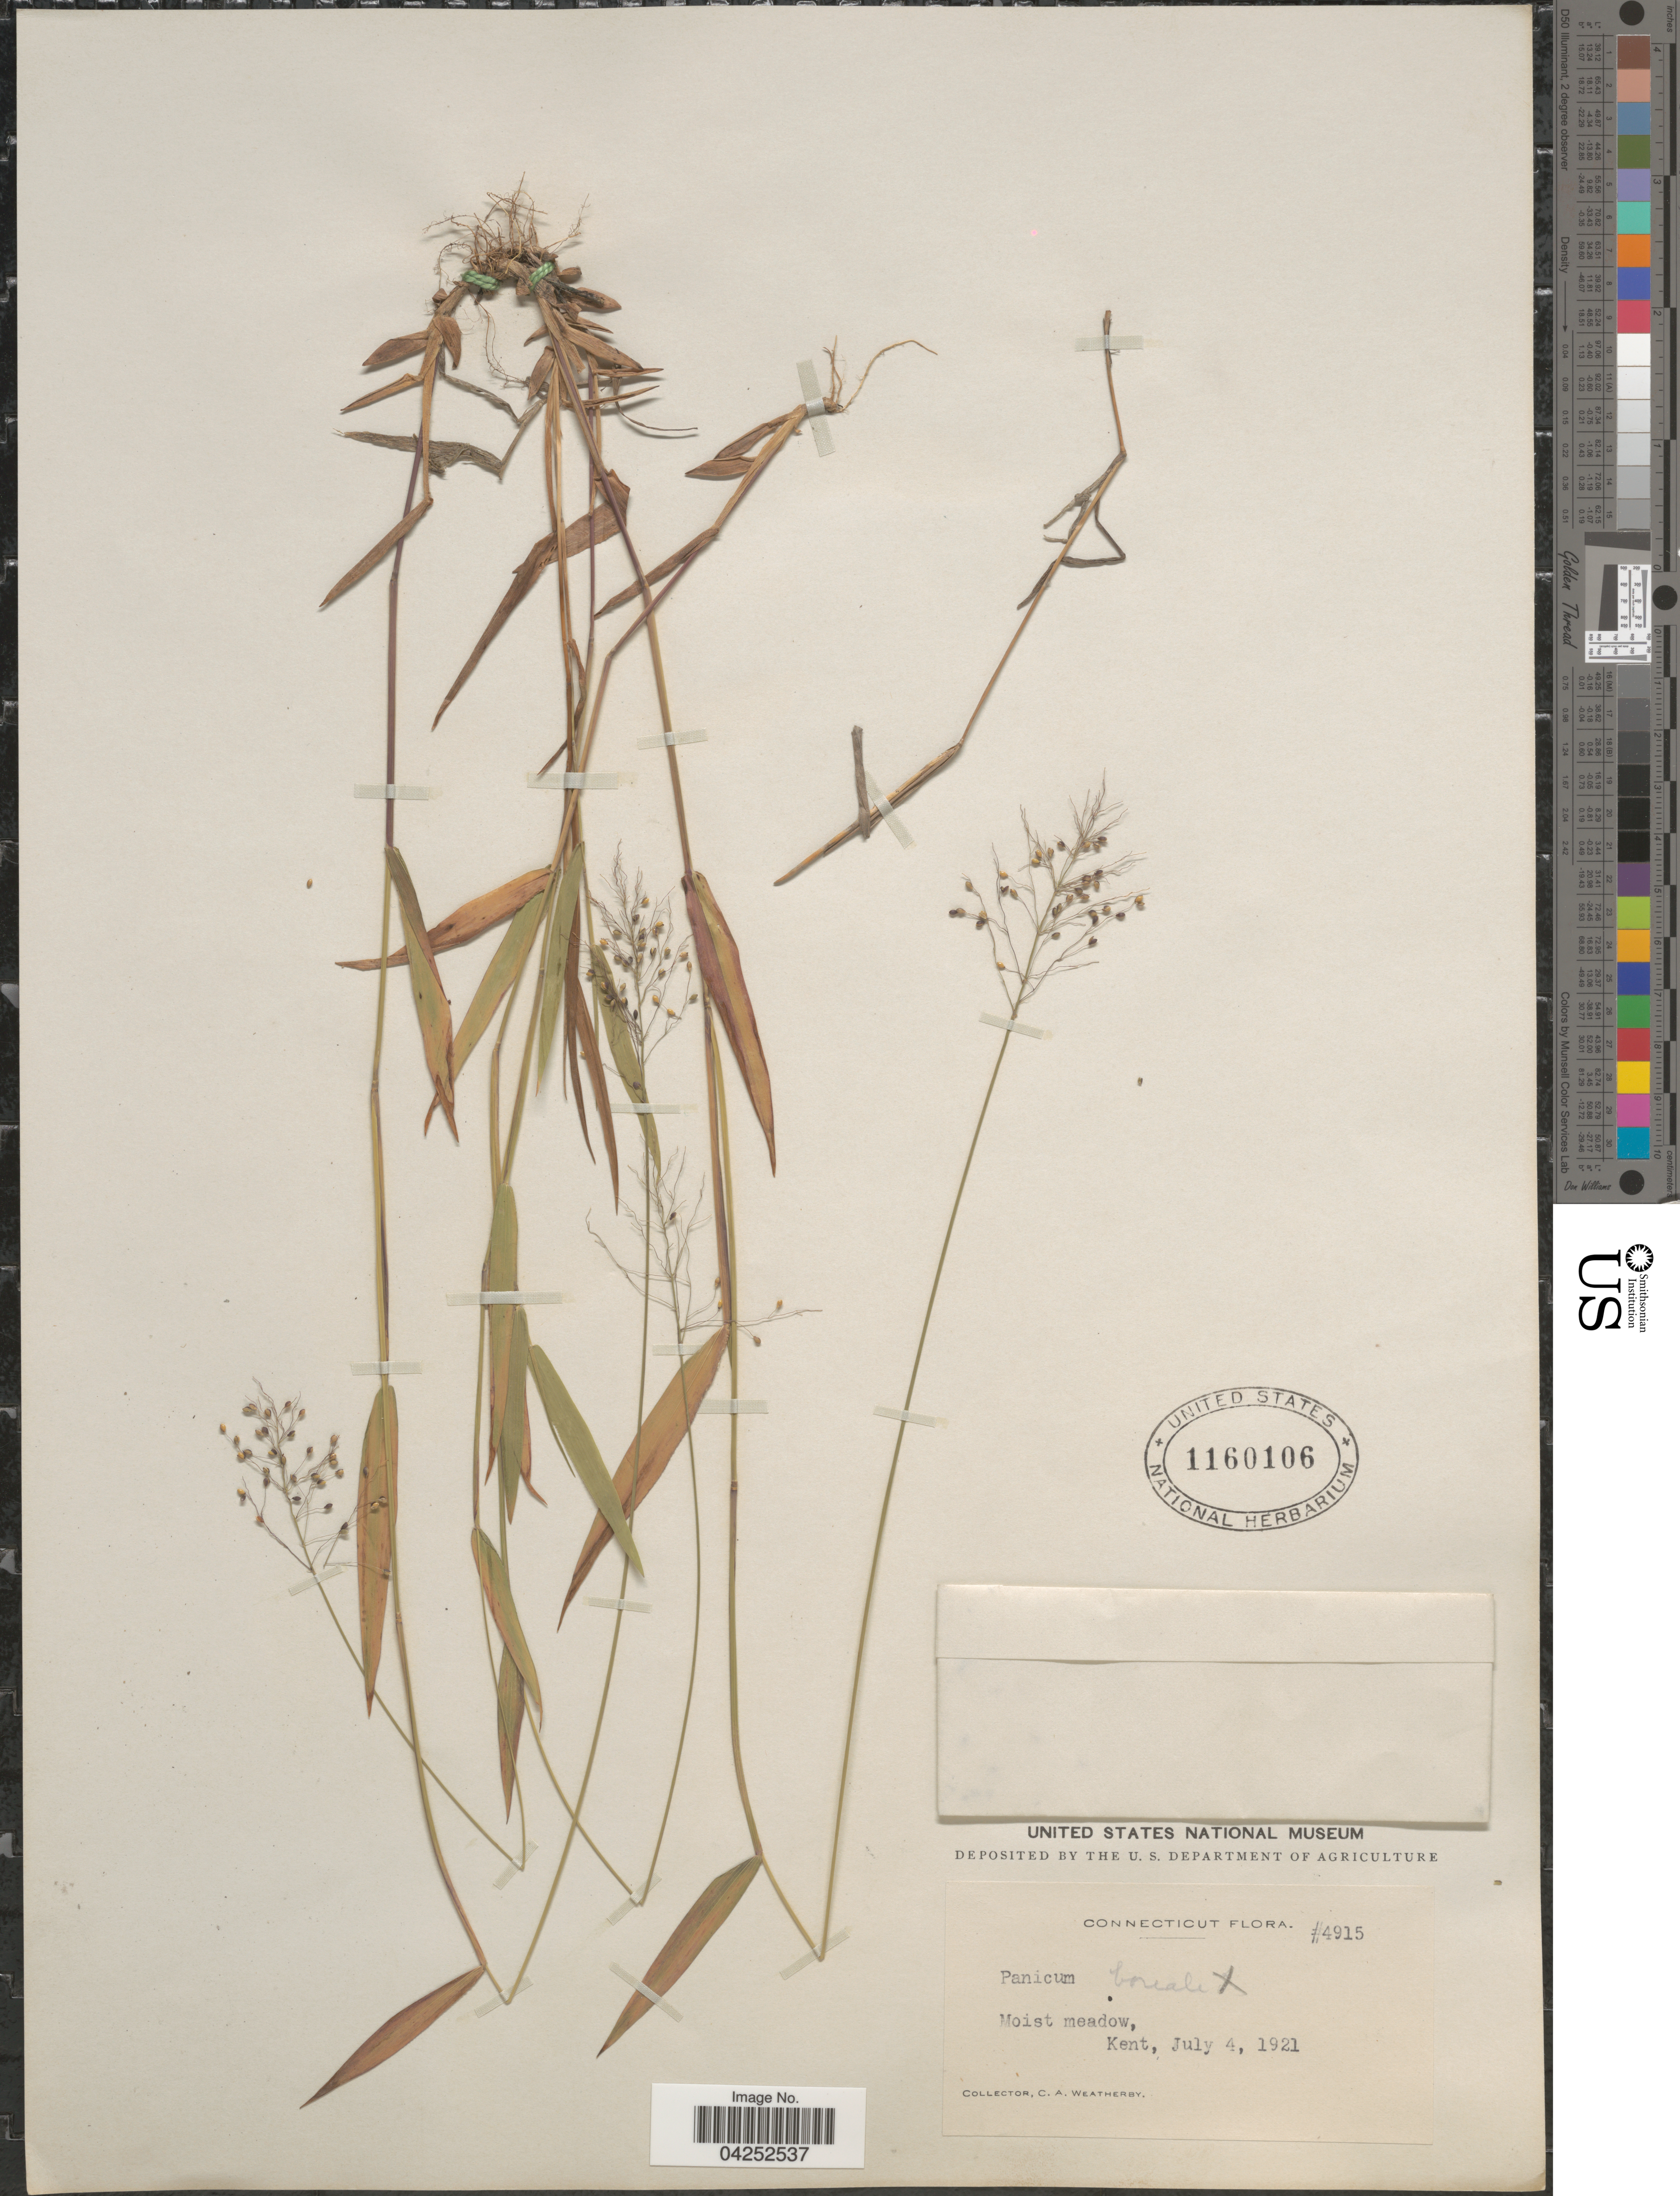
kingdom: Plantae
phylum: Tracheophyta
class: Liliopsida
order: Poales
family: Poaceae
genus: Dichanthelium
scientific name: Dichanthelium boreale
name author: (Nash) Freckmann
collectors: C. A. Weatherby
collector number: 4915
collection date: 1921-07-04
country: United States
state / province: Connecticut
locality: Moist meadow, Kent.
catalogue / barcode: US 1160106